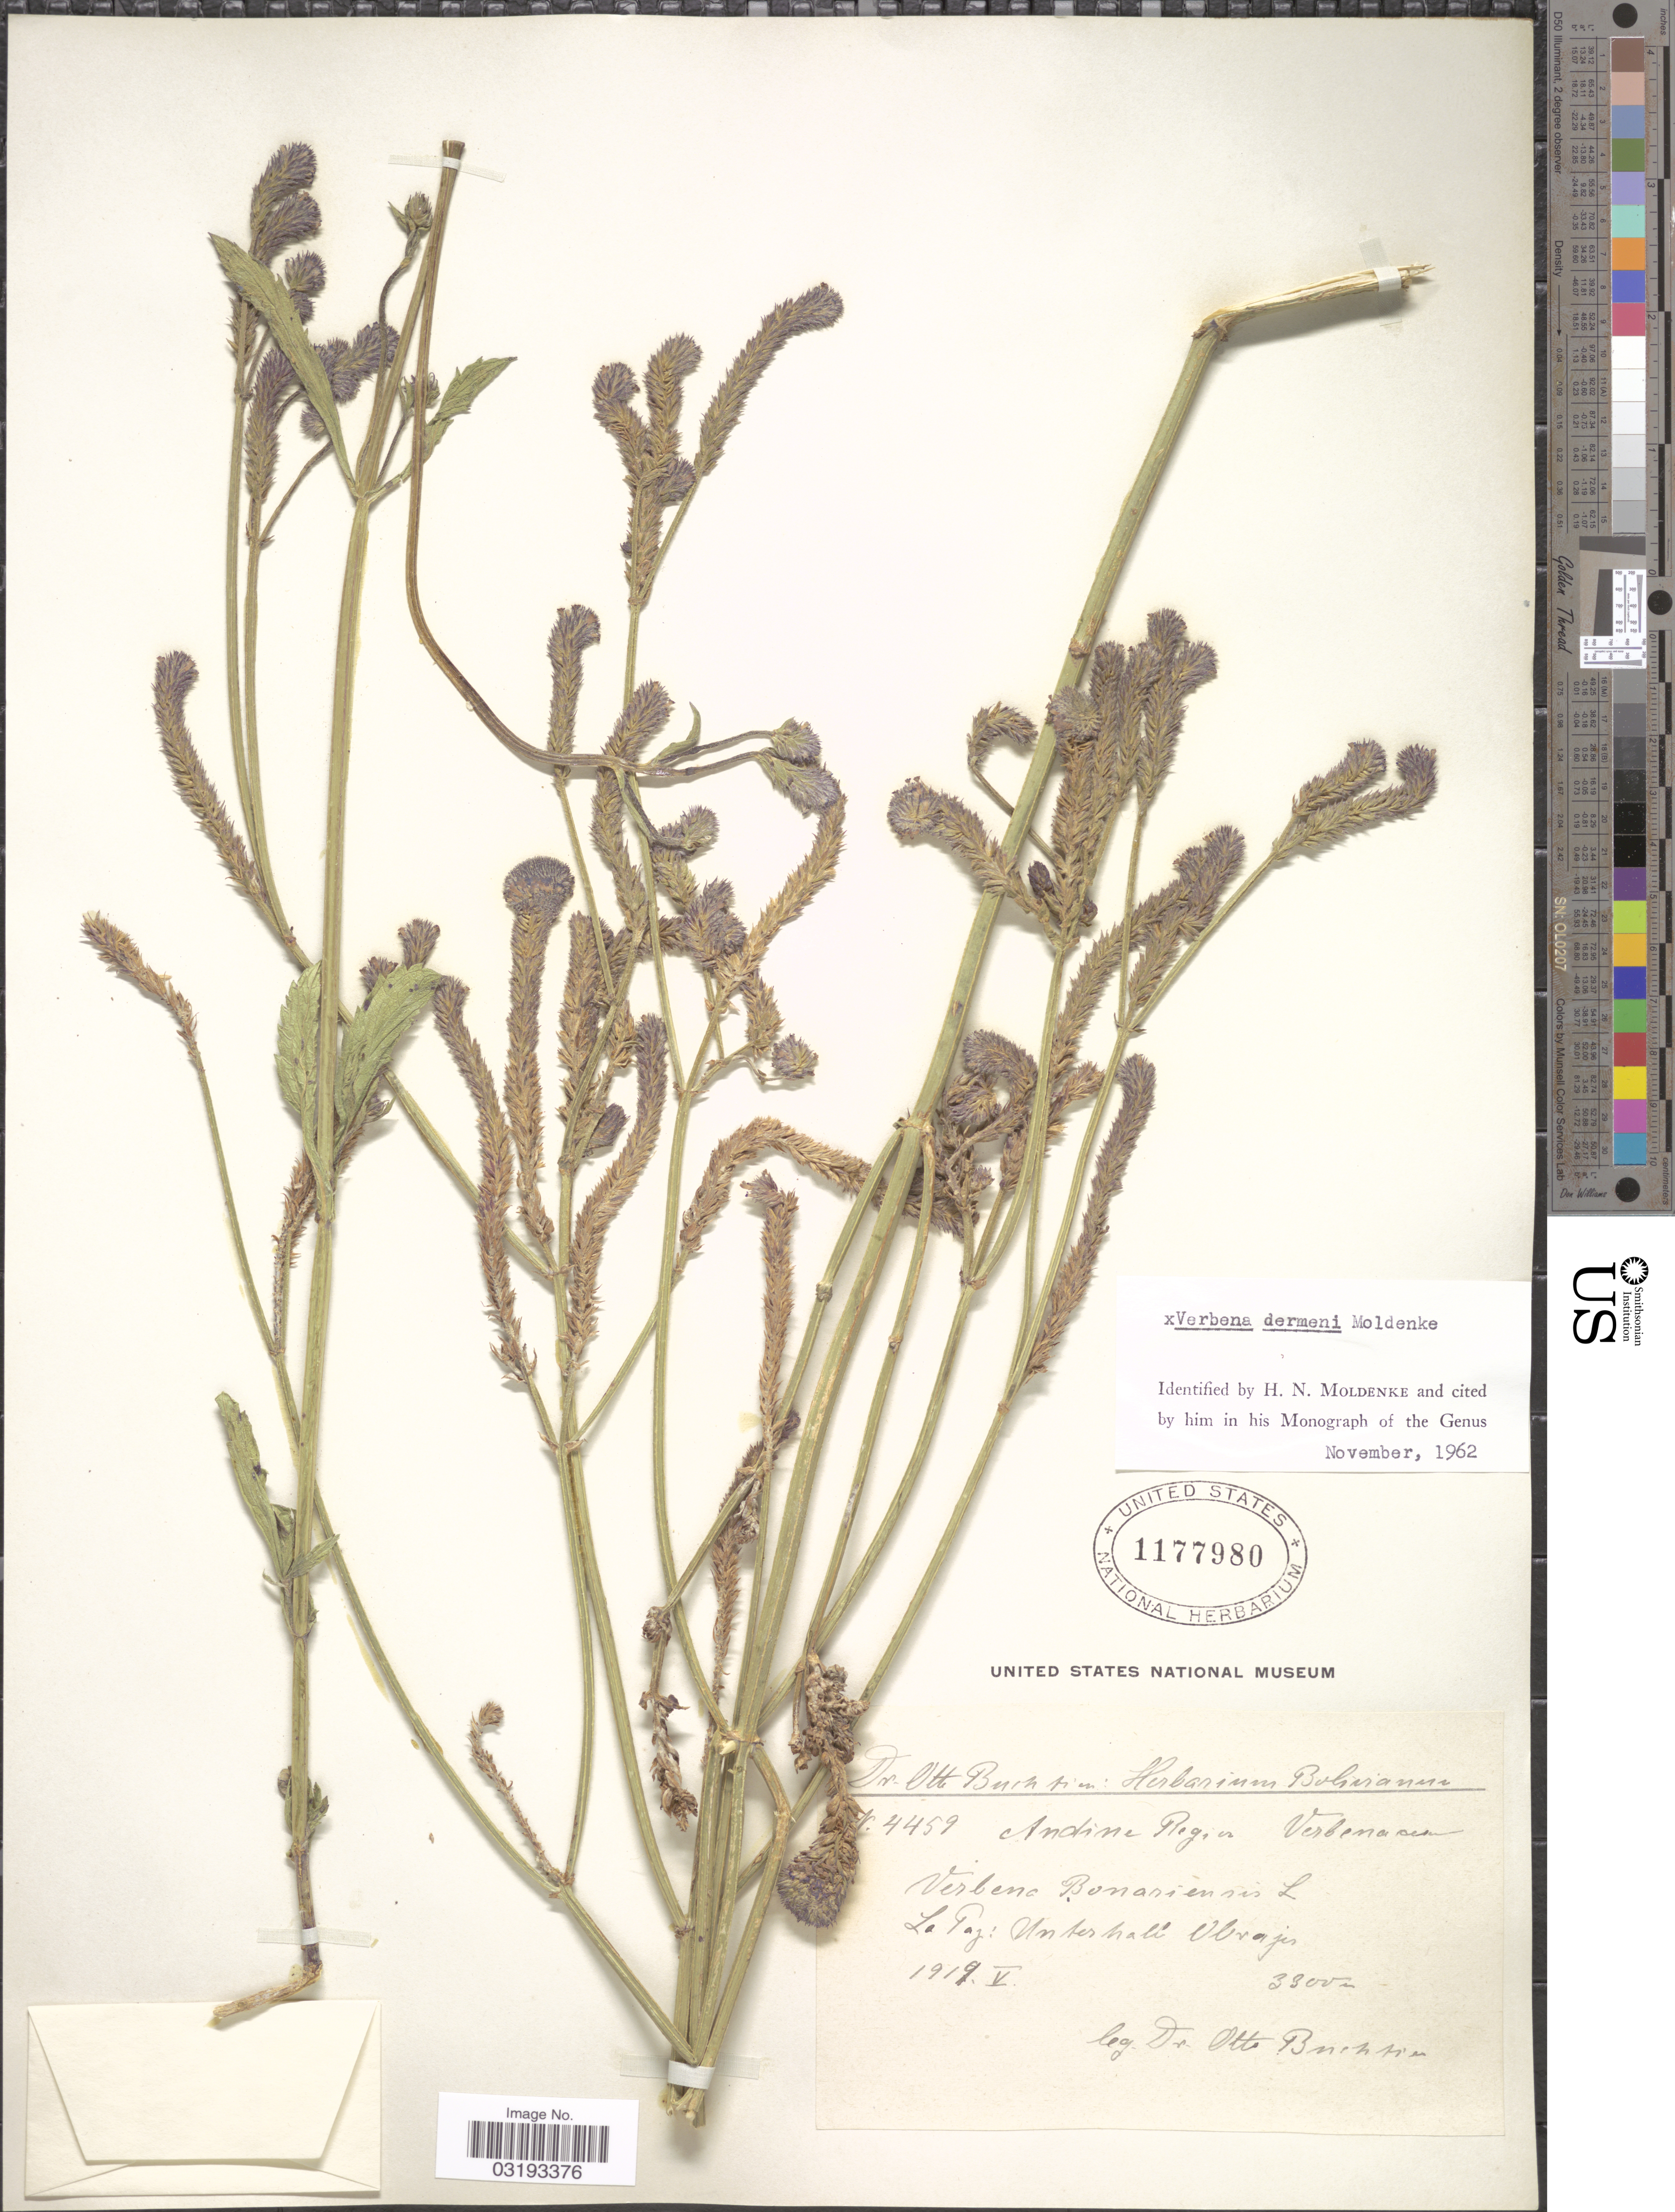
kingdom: Plantae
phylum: Tracheophyta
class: Magnoliopsida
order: Lamiales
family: Verbenaceae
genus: Verbena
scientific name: Verbena x dermeni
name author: Moldenke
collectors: O. Buchtien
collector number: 4459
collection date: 1919-05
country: Bolivia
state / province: La Paz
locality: Andine Region. Unterhalb Obrajes.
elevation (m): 3300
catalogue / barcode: US 1177980